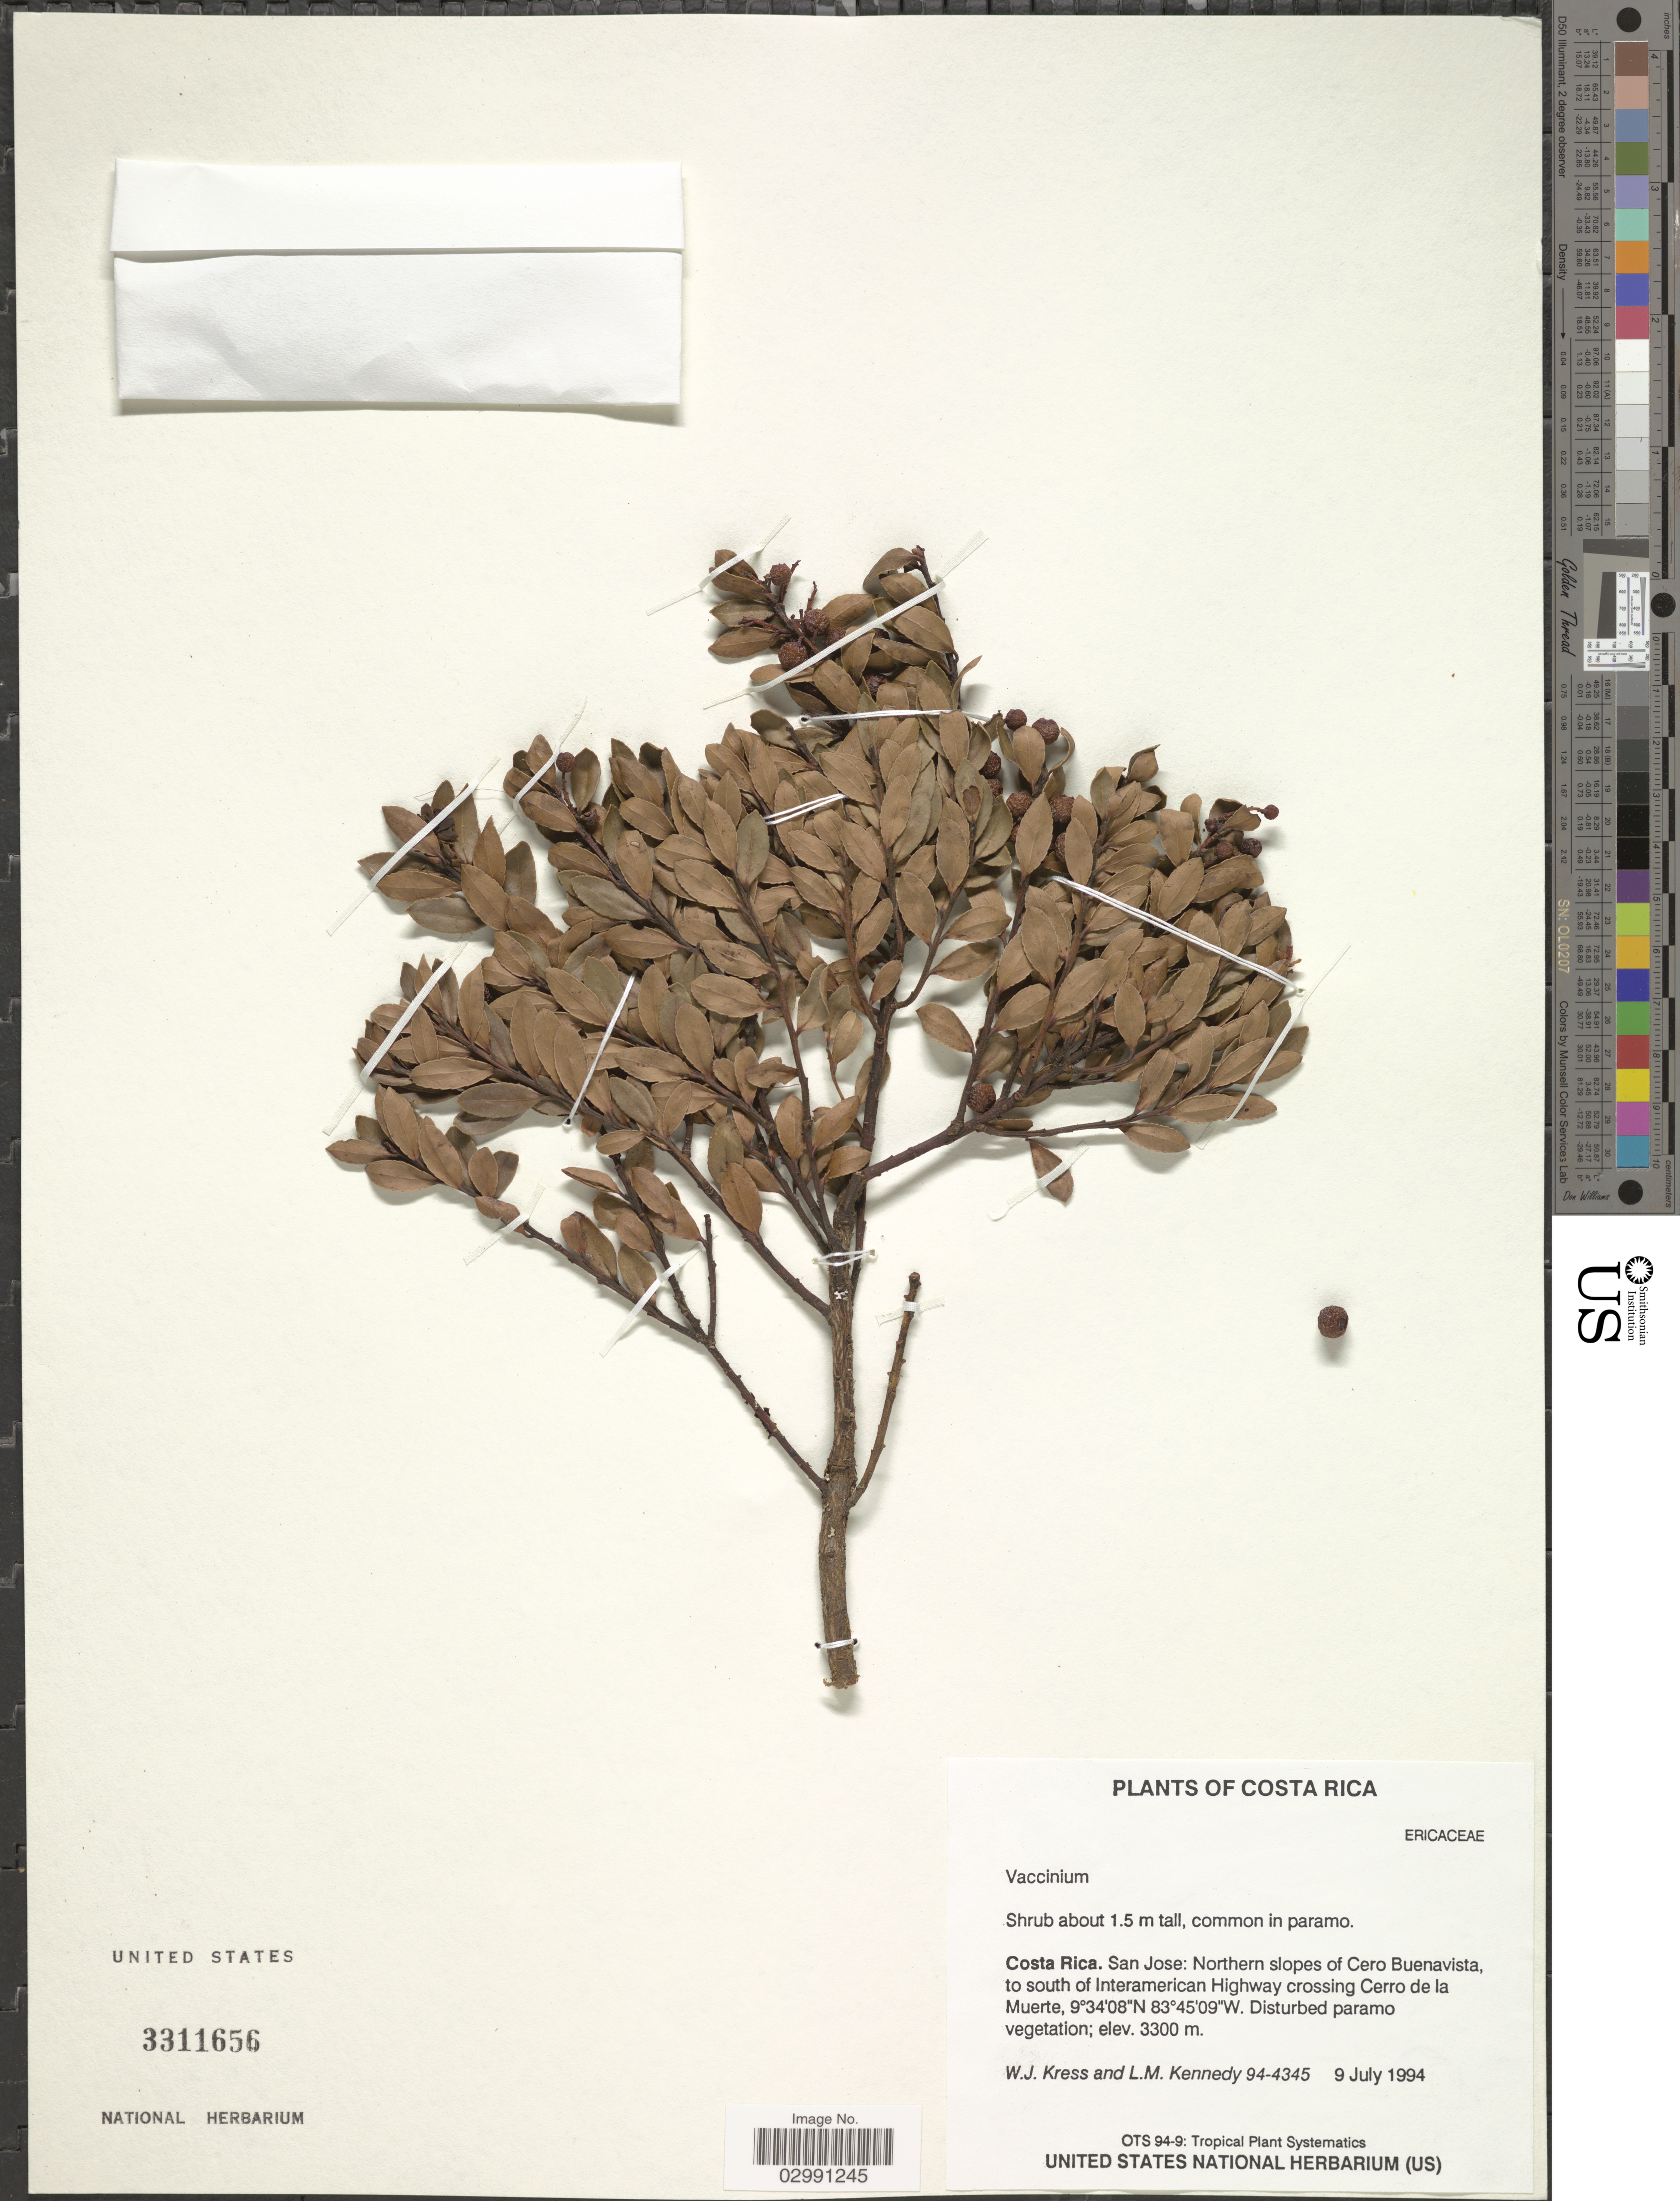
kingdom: Plantae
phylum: Tracheophyta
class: Magnoliopsida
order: Ericales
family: Ericaceae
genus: Vaccinium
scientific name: Vaccinium sp.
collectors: W. J. Kress & L. M. Kennedy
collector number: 94-4345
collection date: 1994-07-09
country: Costa Rica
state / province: San José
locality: San Jose: Northern slopes of Cero Buenavista, to south of Interamerican Highway crossing Cerro de la Muerte.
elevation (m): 3300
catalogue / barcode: US 3311656